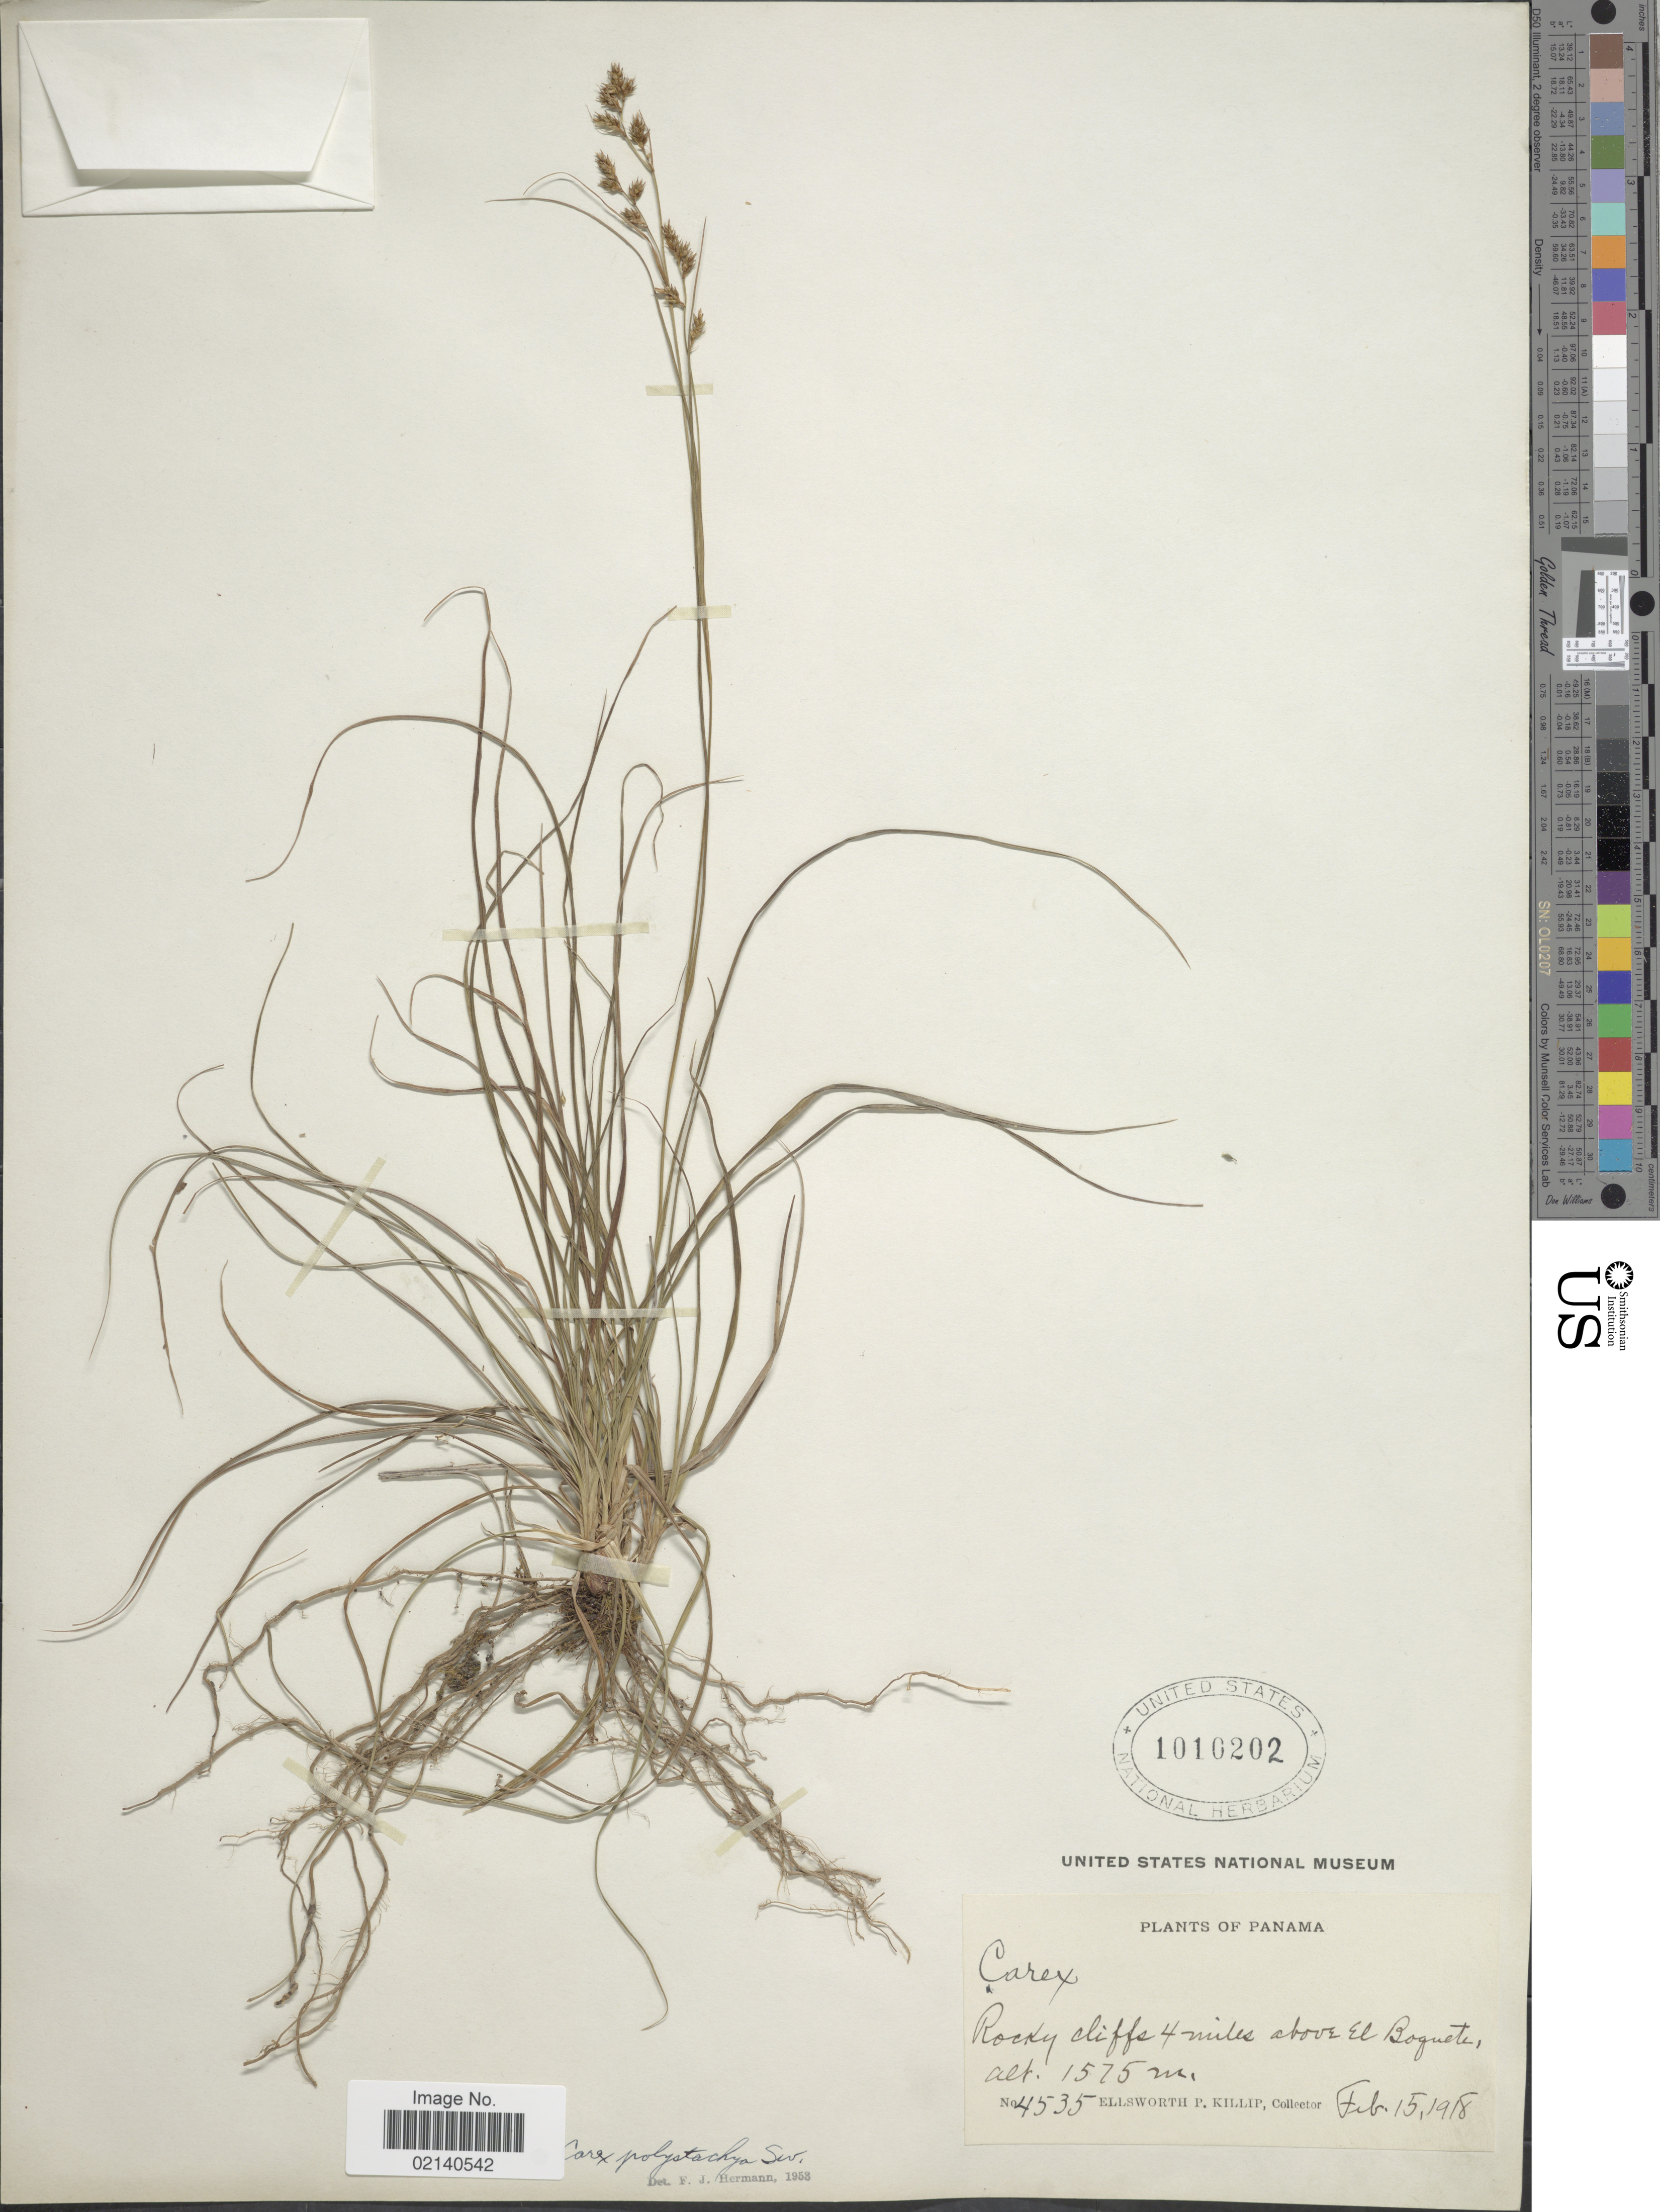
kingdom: Plantae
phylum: Tracheophyta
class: Liliopsida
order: Poales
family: Cyperaceae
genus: Carex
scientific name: Carex polystachya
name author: Sw. ex Wahlenb.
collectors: E. P. Killip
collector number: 4535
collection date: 1918-02-15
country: Panama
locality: Rocky cliffs 4 miles above El Boguete.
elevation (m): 1575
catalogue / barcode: US 1010202